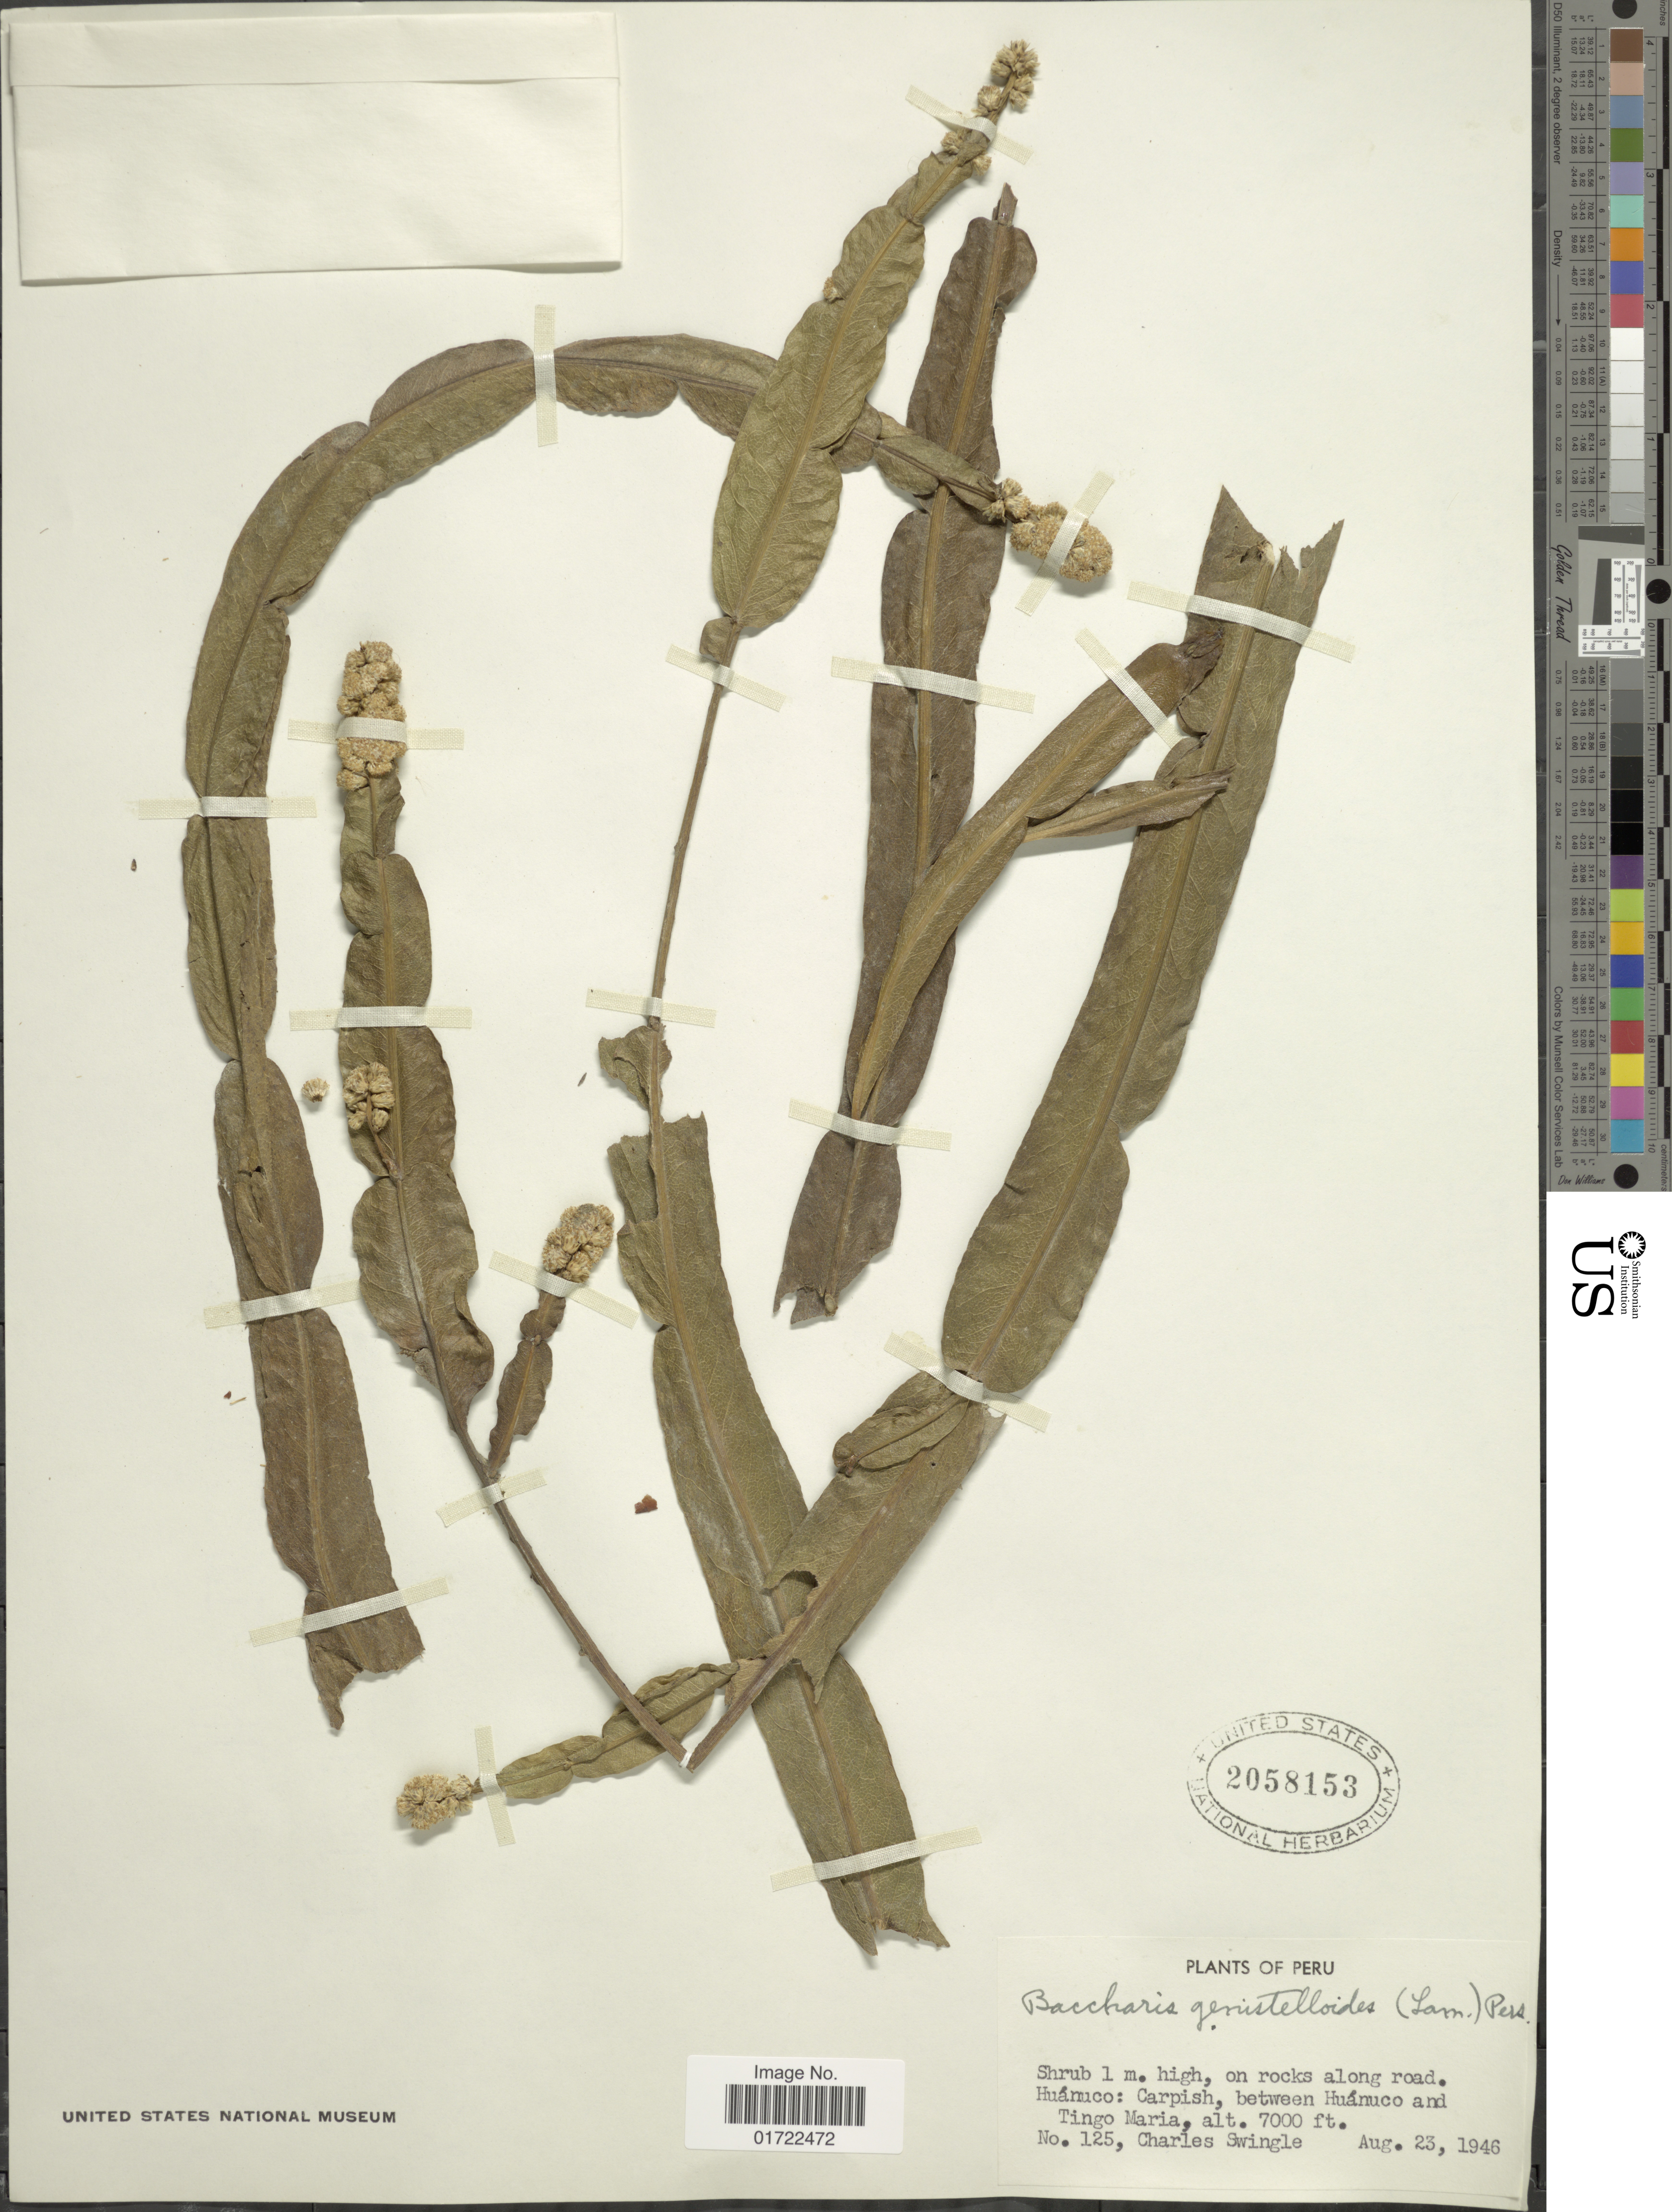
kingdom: Plantae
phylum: Tracheophyta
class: Magnoliopsida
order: Asterales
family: Asteraceae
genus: Baccharis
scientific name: Baccharis genistelloides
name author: (Lam.) Pers.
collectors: C. Swingle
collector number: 125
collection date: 1946-08-23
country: Peru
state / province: Huánuco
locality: Carpish, between Huanuco and Tingo Maria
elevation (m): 2134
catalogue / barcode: US 2058153